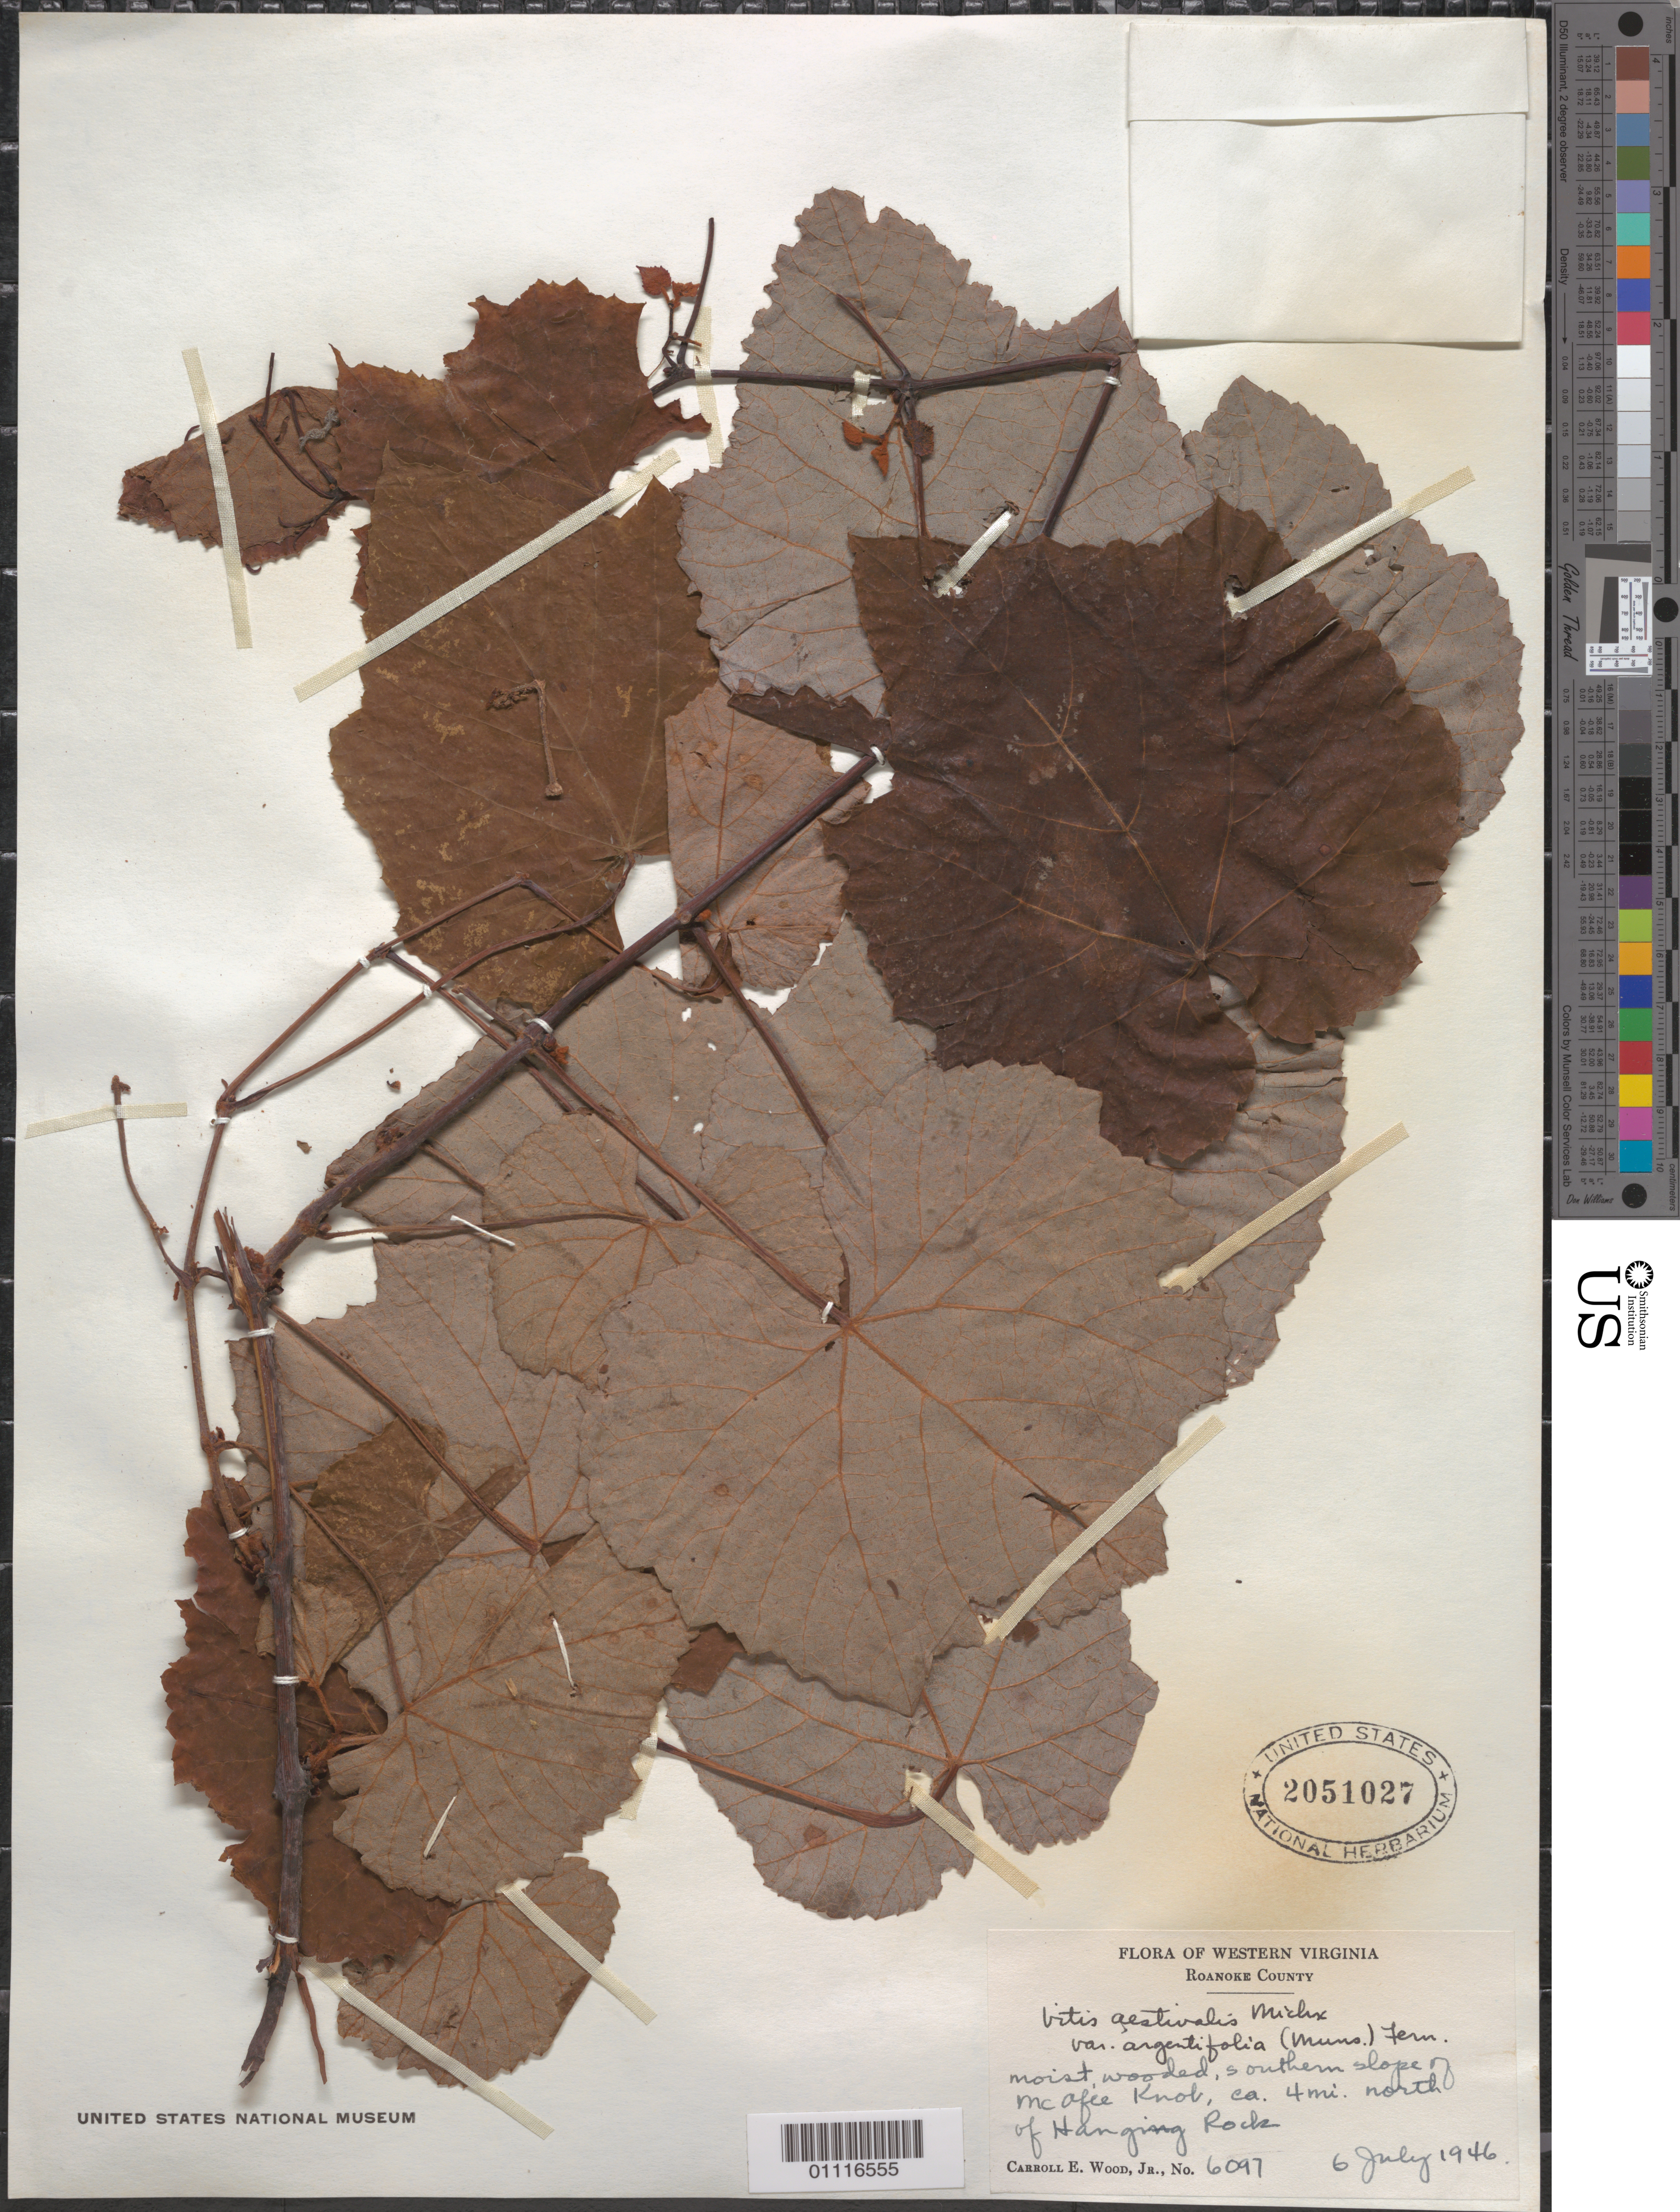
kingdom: Plantae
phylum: Tracheophyta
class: Magnoliopsida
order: Vitales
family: Vitaceae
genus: Vitis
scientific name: Vitis aestivalis var. argentifolia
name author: Michx.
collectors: C. E. Wood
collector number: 6097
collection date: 1946-07-06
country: United States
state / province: Virginia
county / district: Roanoke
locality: Southern slope of MC afie Knob, ca. 4 mi. north of Hanging Rock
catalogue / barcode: US 2051027